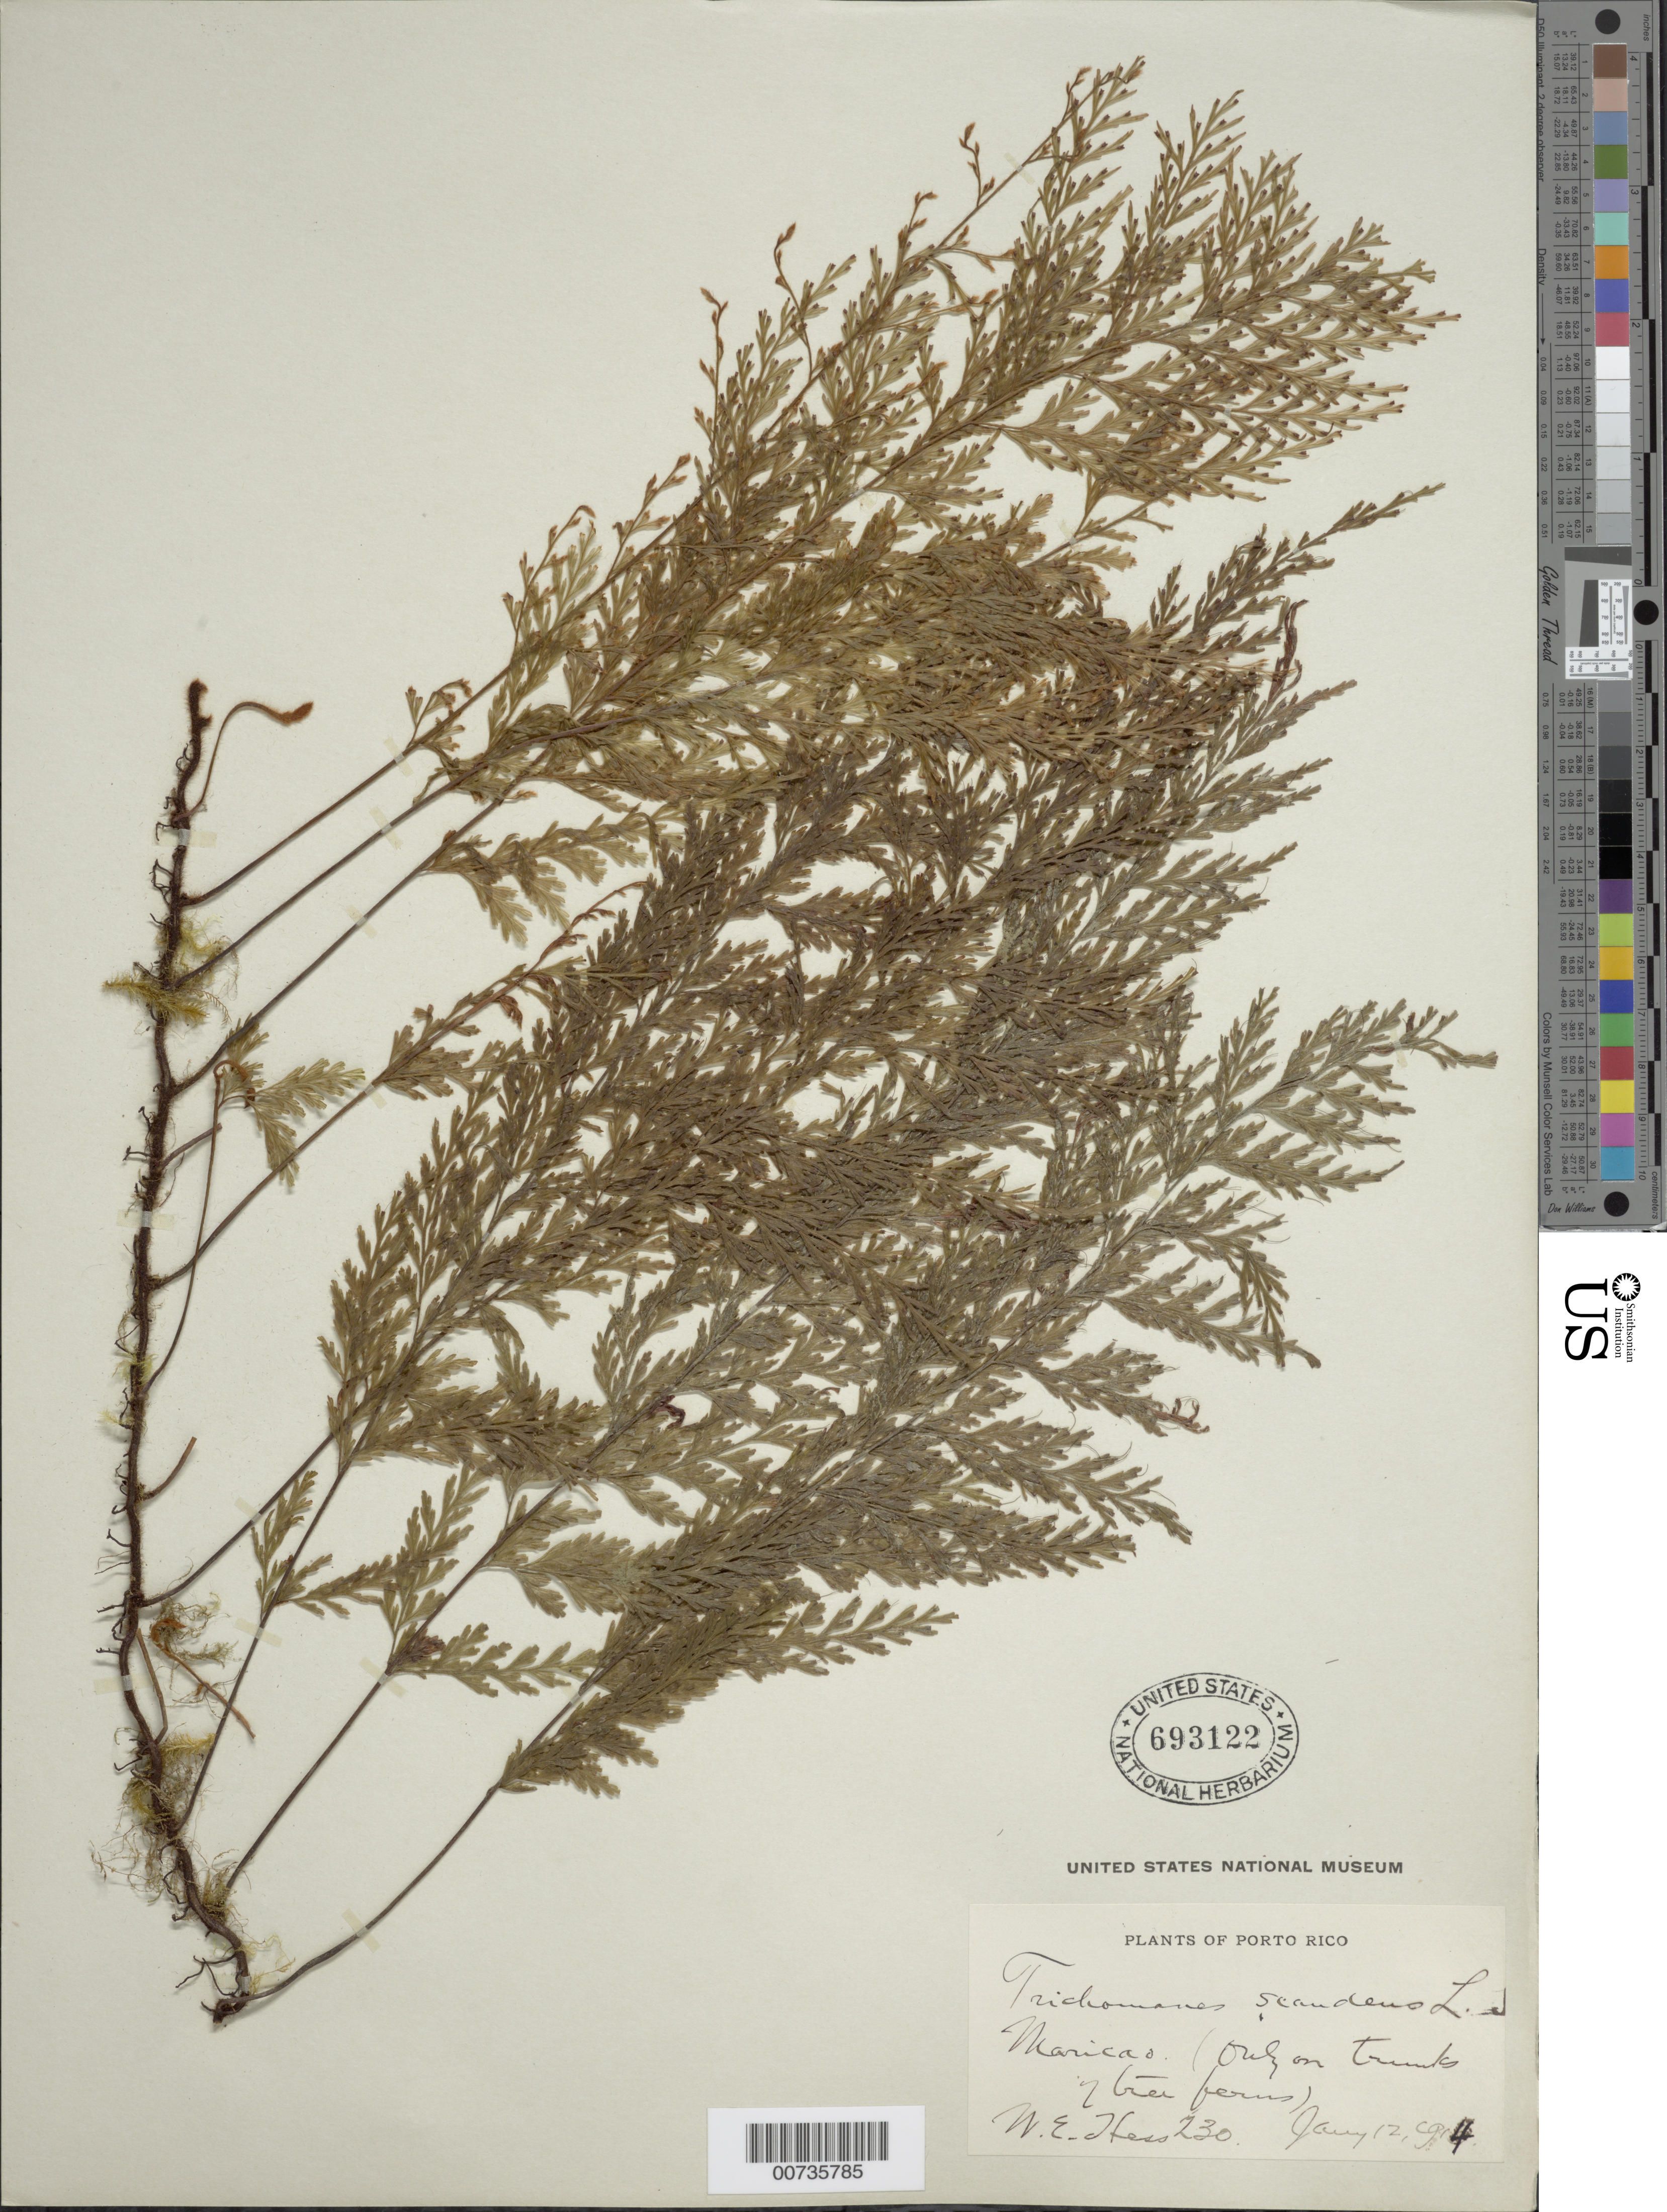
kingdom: Plantae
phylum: Tracheophyta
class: Polypodiopsida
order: Hymenophyllales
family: Hymenophyllaceae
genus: Trichomanes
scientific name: Trichomanes scandens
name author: L.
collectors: W. Hess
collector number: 230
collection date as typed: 12 Jan 1914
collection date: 1914-01-12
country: Puerto Rico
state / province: Maricao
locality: Maricao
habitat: Only on trunks of tree ferns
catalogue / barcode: US 693122